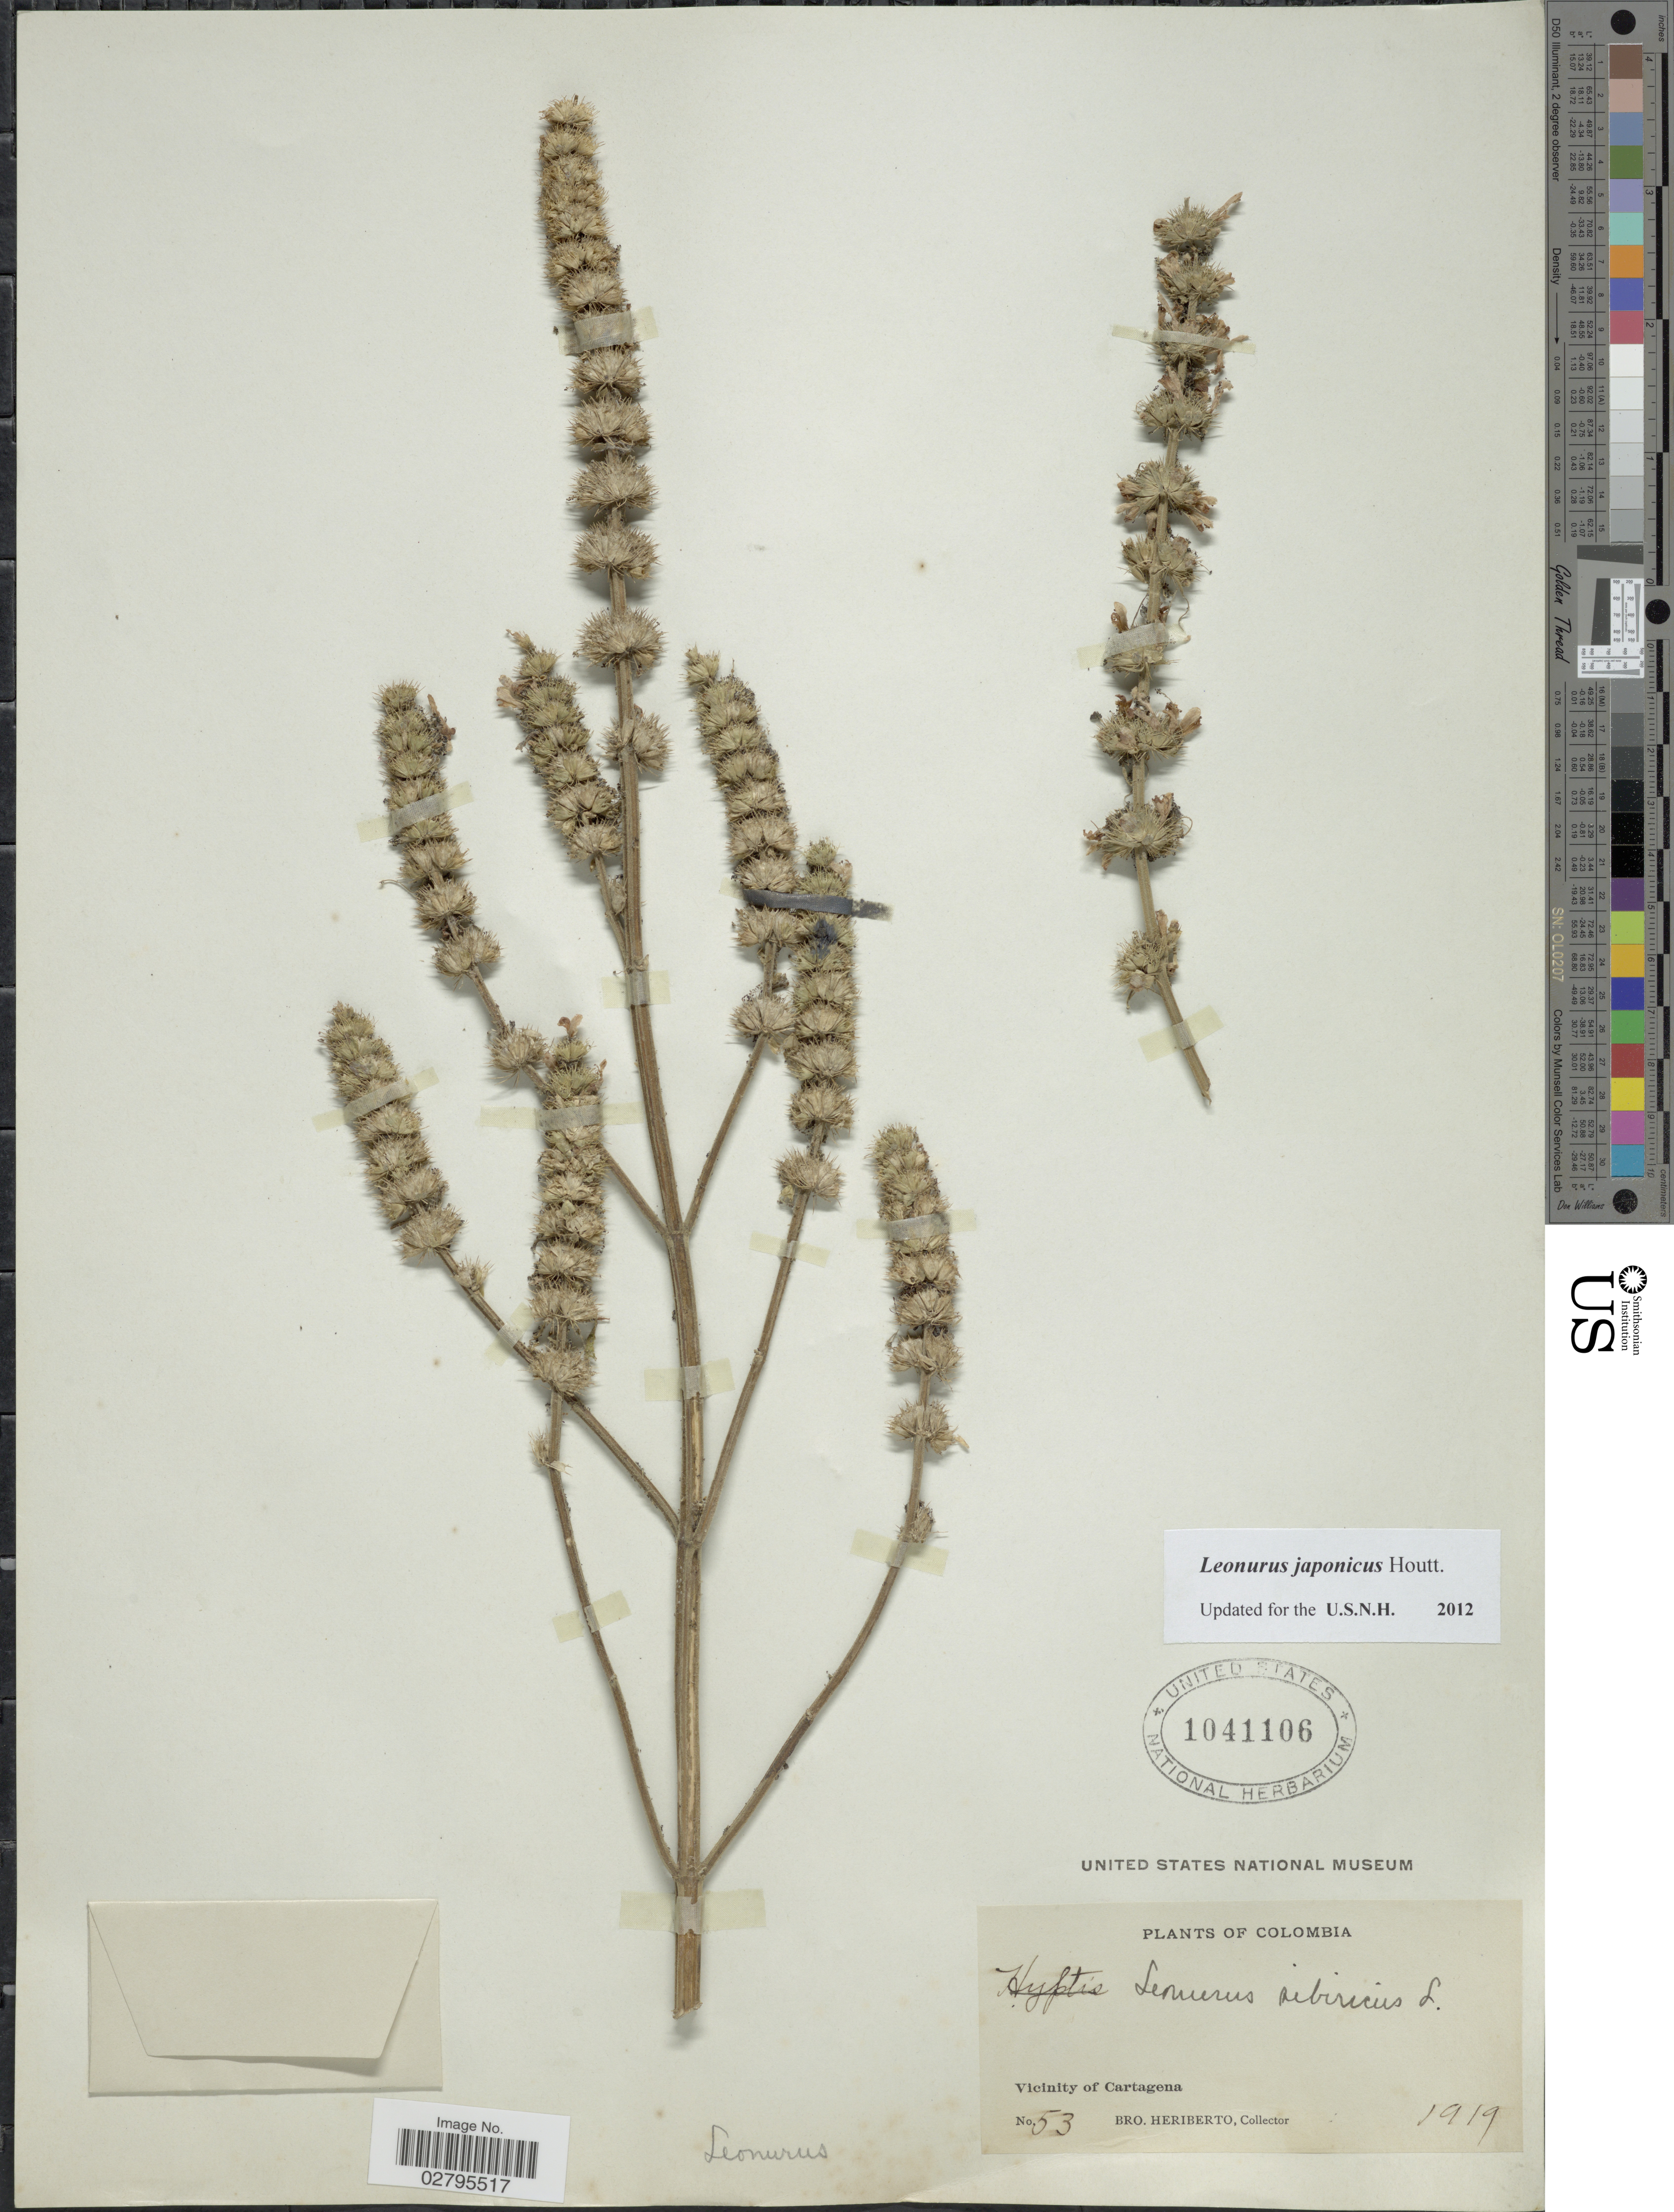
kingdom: Plantae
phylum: Tracheophyta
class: Magnoliopsida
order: Lamiales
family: Lamiaceae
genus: Leonurus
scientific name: Leonurus japonicus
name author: Houtt.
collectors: B. Heriberto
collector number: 53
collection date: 1919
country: Colombia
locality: Vicinity of Cartagena.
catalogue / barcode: US 1041106